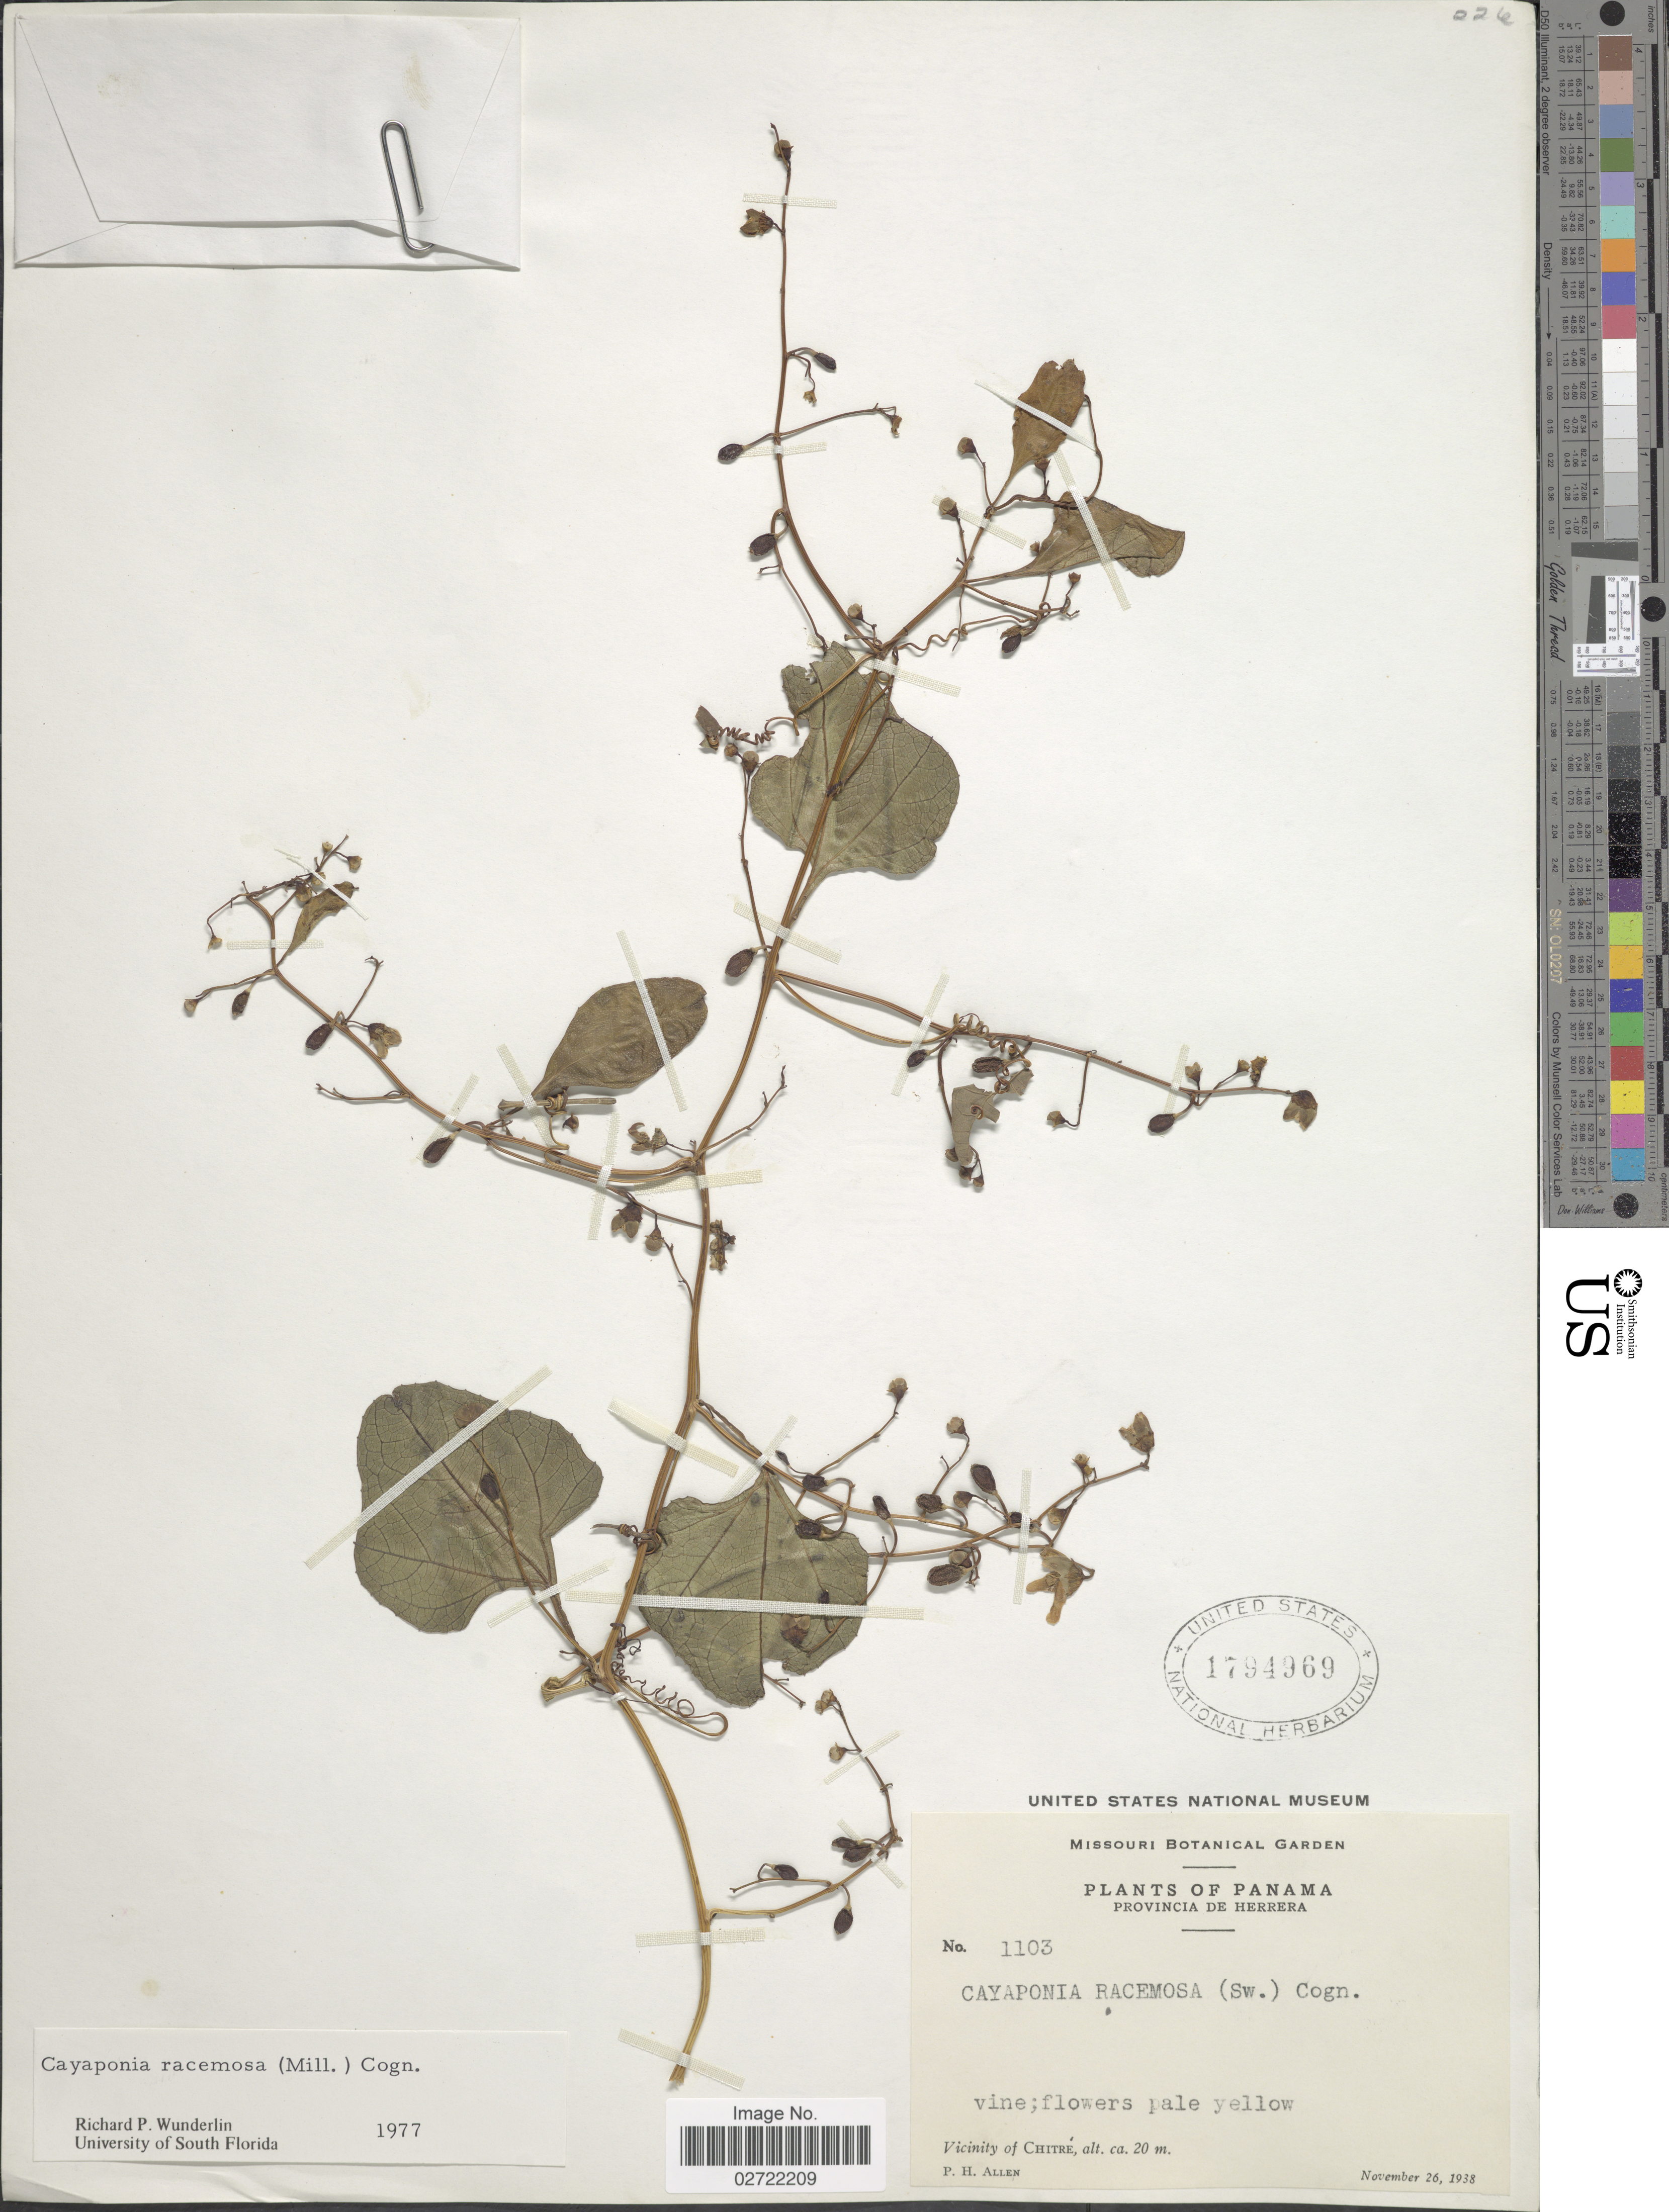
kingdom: Plantae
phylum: Tracheophyta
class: Magnoliopsida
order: Cucurbitales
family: Cucurbitaceae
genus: Cayaponia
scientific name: Cayaponia racemosa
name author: (Mill.) Cogn.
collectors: P. H. Allen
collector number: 1103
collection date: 1938-11-26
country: Panama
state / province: Herrera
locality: Vicinity of Chitré.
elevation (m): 20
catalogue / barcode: US 1794969